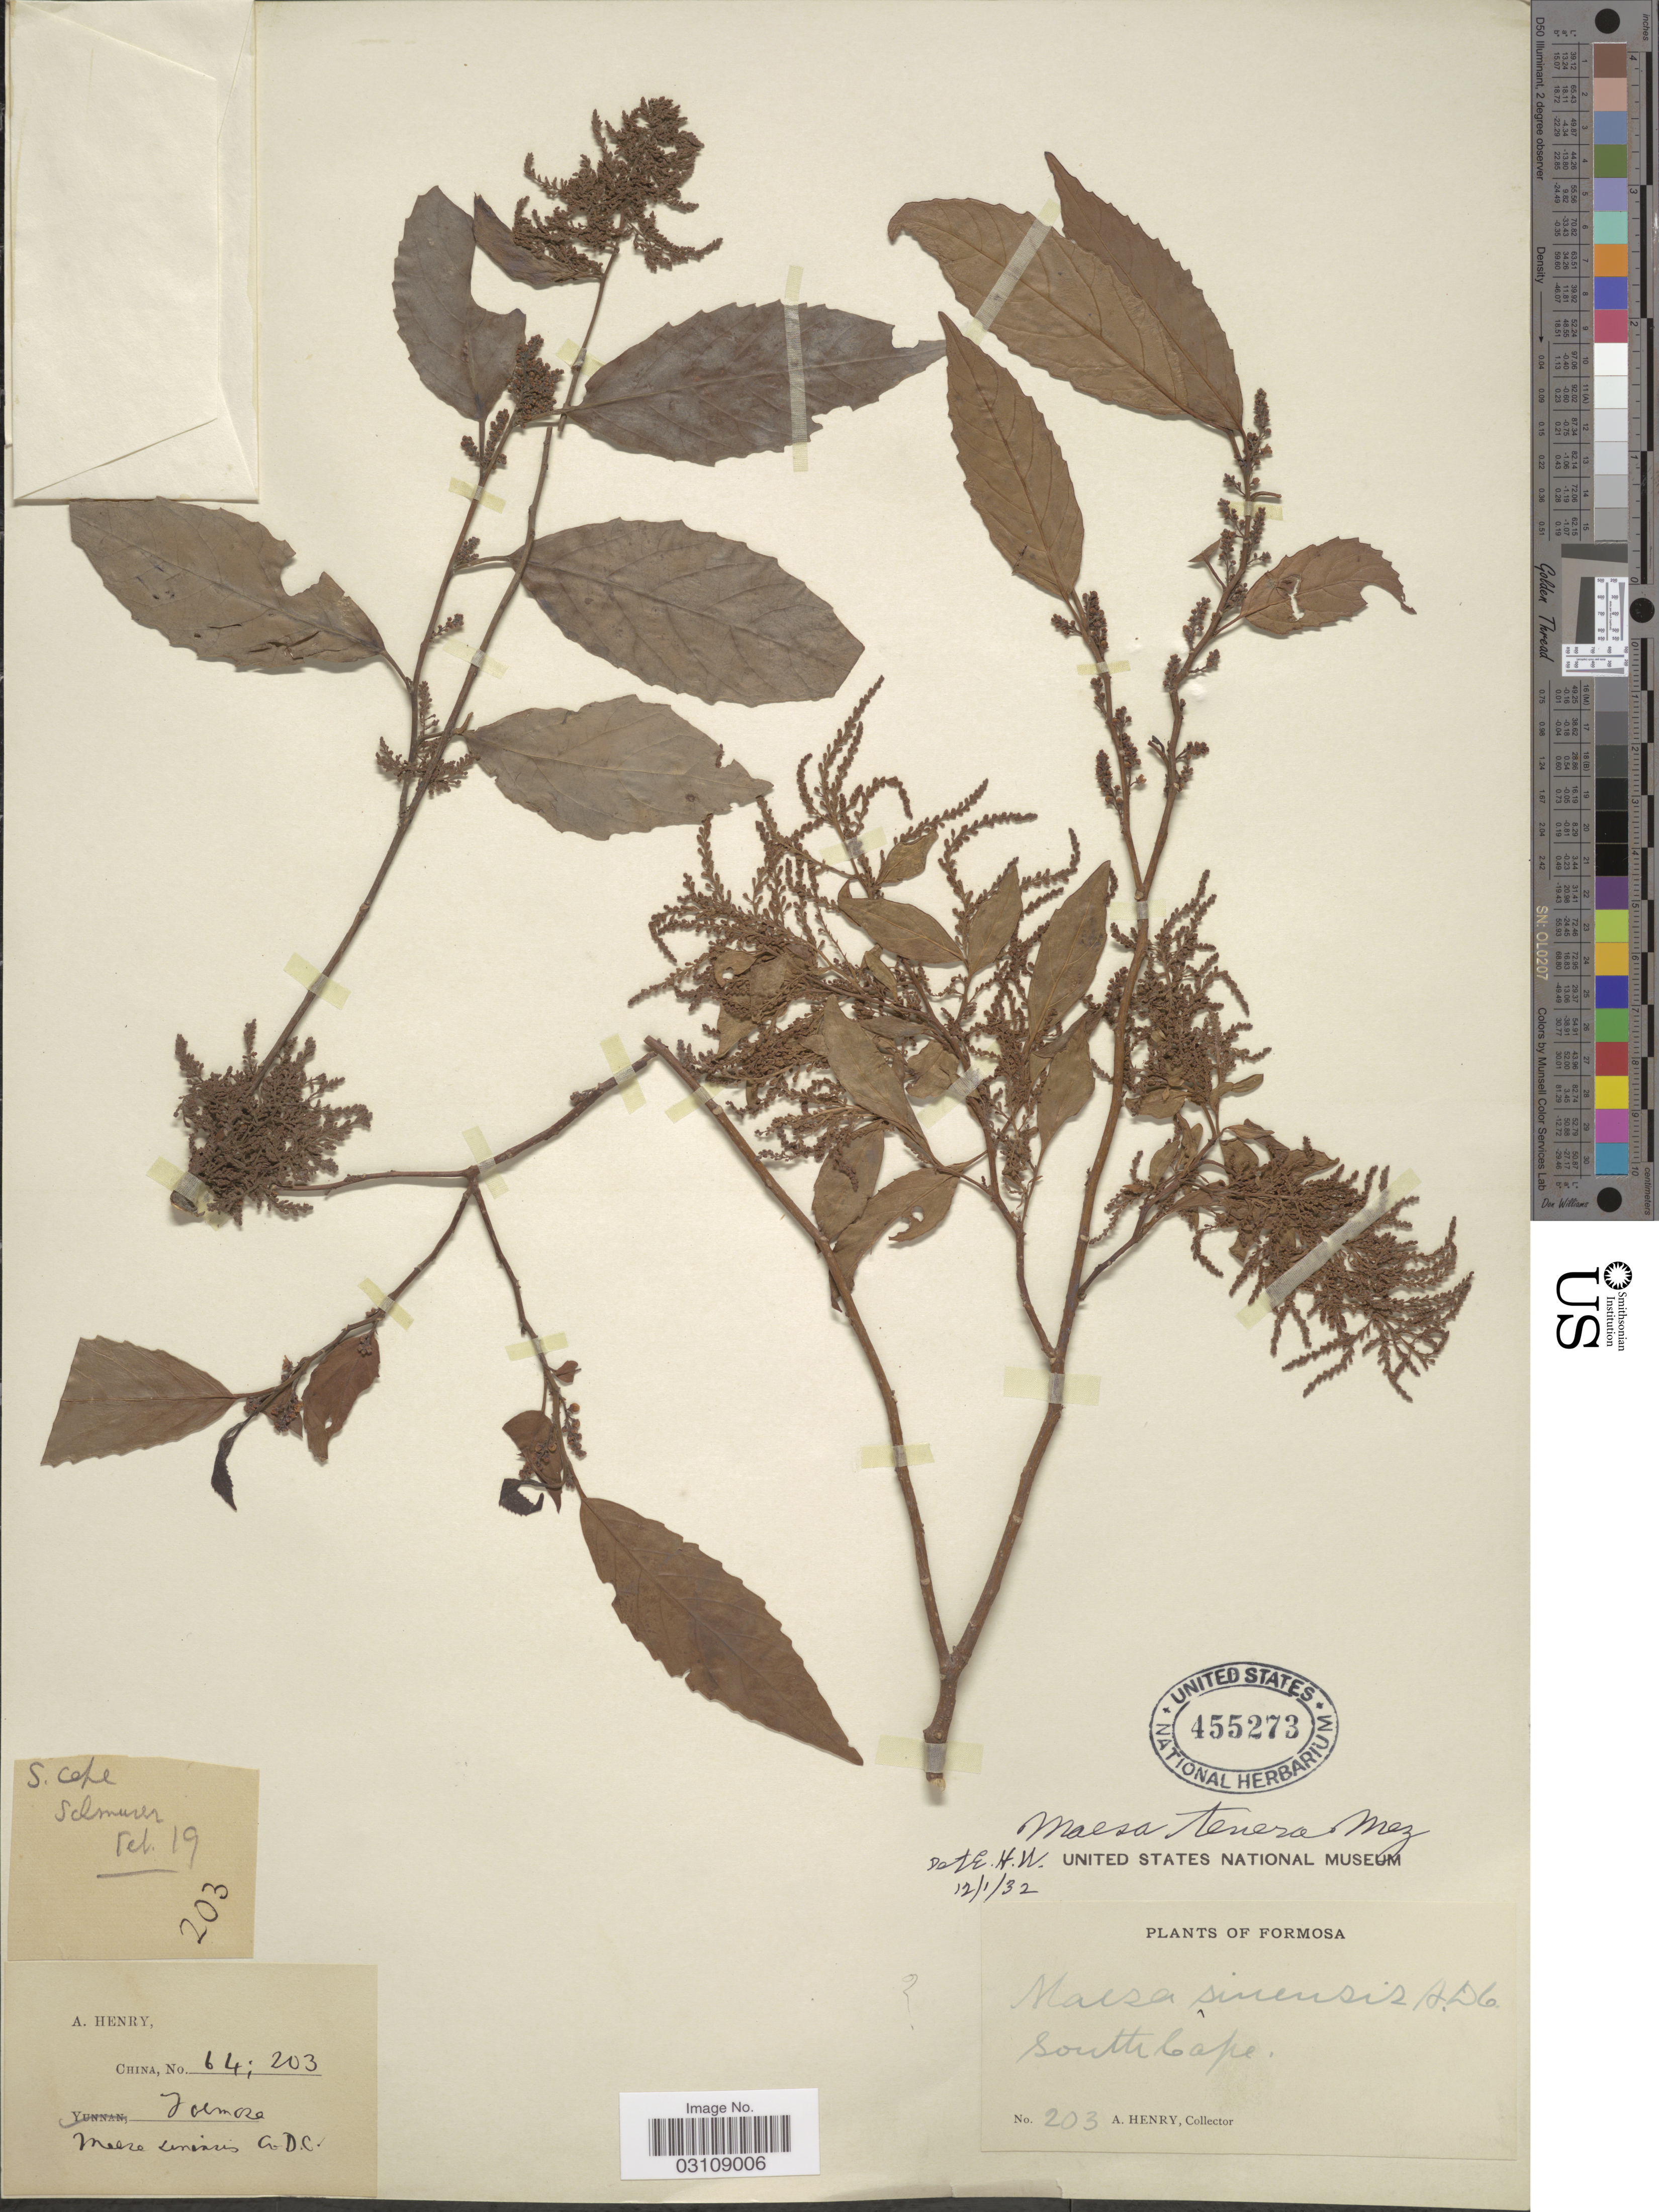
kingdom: Plantae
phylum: Tracheophyta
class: Magnoliopsida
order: Ericales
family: Primulaceae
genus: Maesa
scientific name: Maesa tenera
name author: Mez in Engl.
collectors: A. Henry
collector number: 203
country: Taiwan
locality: Formosa, South Cape.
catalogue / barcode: US 455273